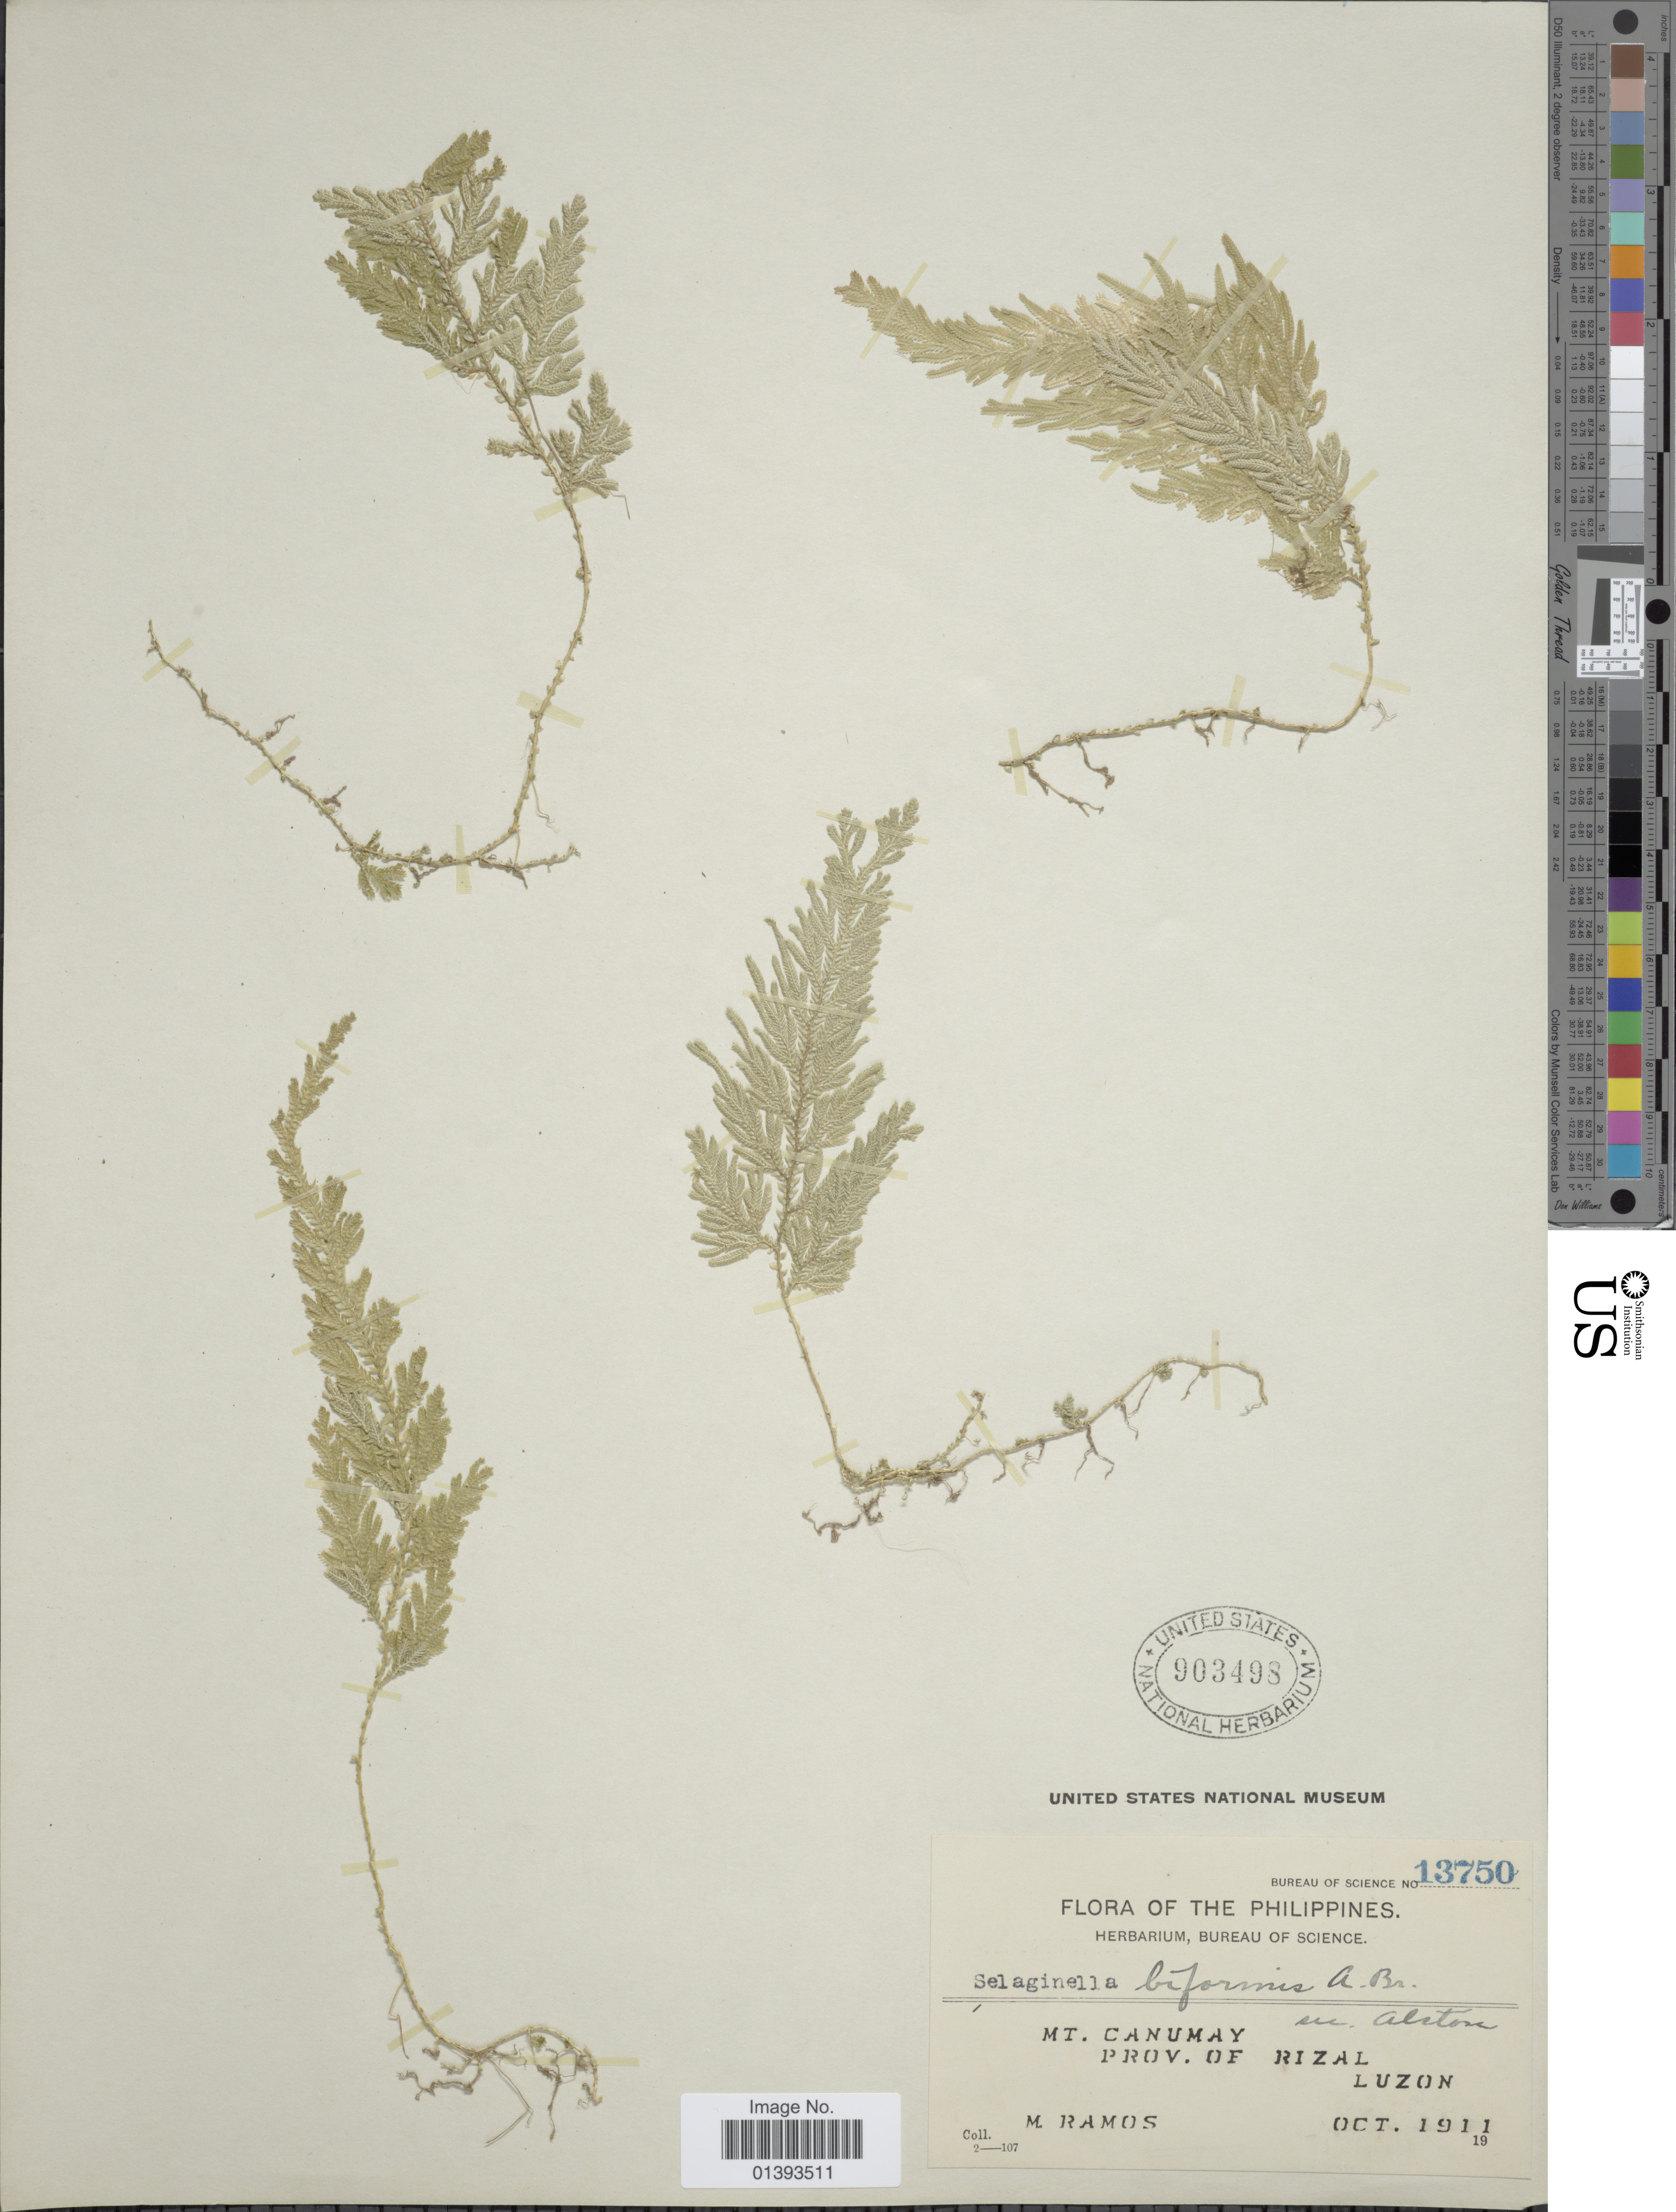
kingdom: Plantae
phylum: Tracheophyta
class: Lycopodiopsida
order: Selaginellales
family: Selaginellaceae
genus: Selaginella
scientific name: Selaginella biformis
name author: A. Braun ex Kuhn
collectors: M. Ramos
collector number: Bureau of Science 13750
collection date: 1911-10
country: Philippines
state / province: Central Luzon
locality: Mt. Canumay, prov. of Rizal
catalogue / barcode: US 903498